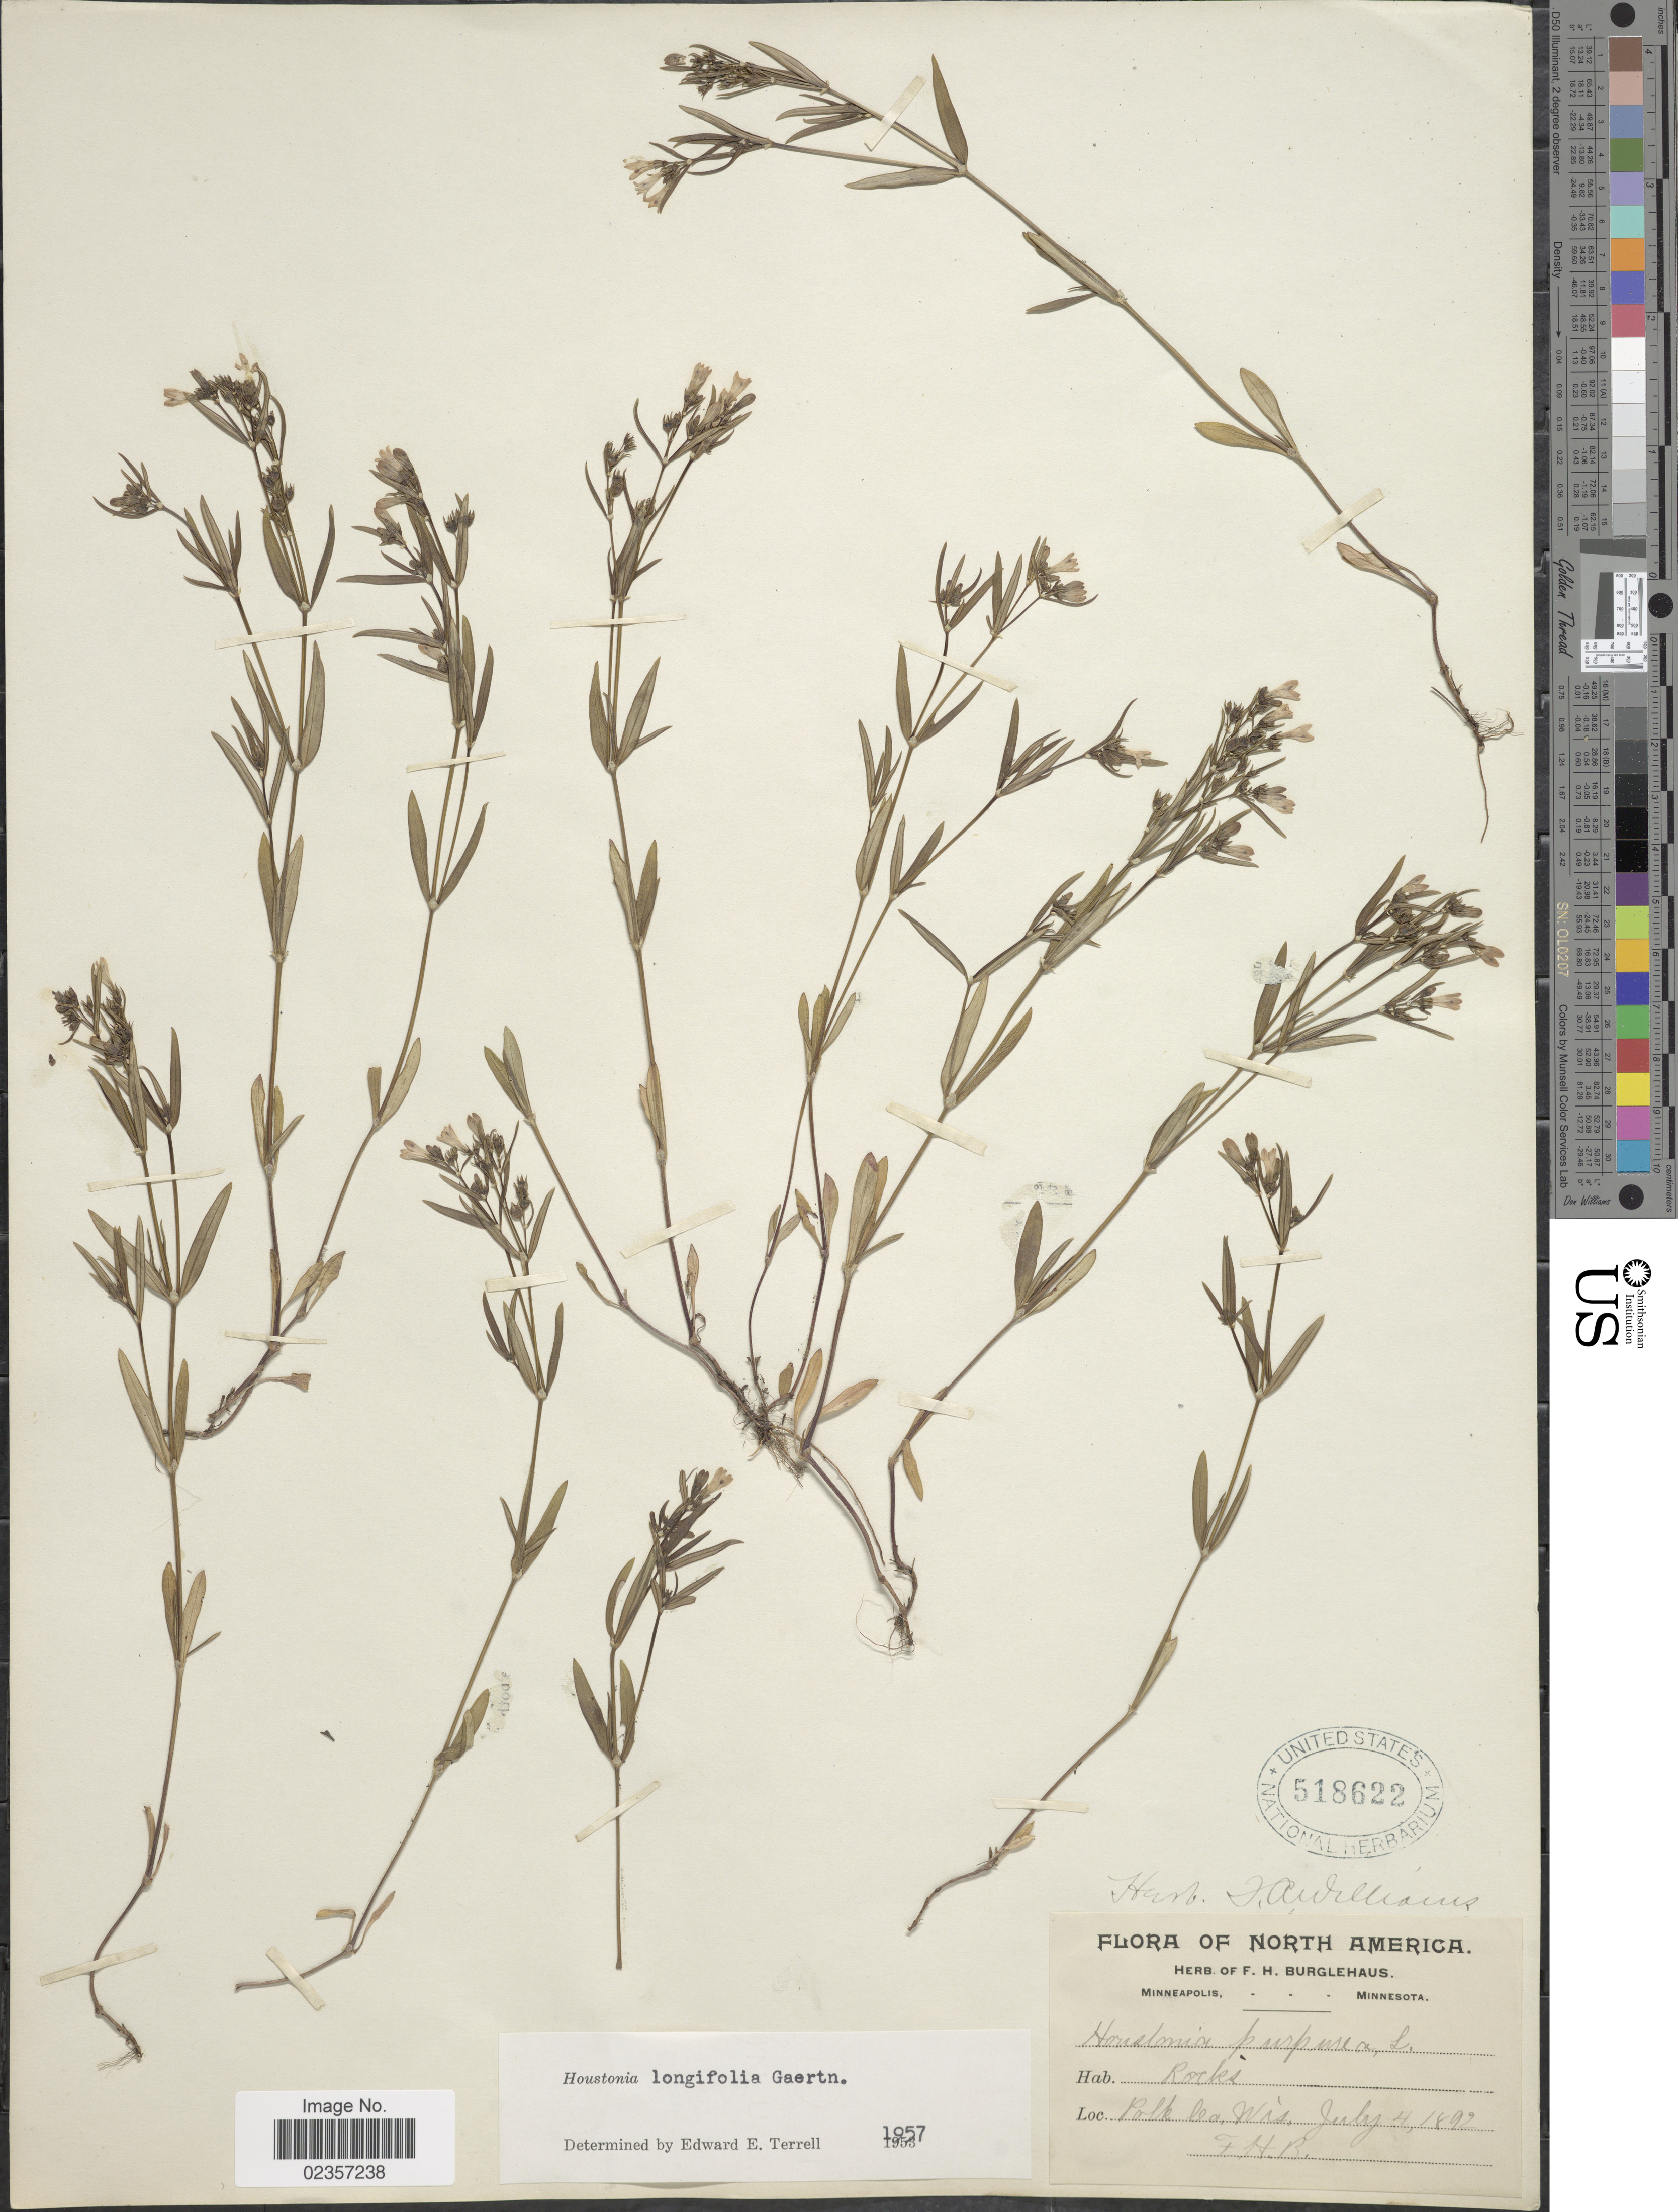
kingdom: Plantae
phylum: Tracheophyta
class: Magnoliopsida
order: Gentianales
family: Rubiaceae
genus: Houstonia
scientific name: Houstonia longifolia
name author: Gaertn.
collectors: F. Burglehaus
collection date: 1892-07-04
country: United States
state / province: Wisconsin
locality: Rocks, Polk Co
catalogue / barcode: US 518622